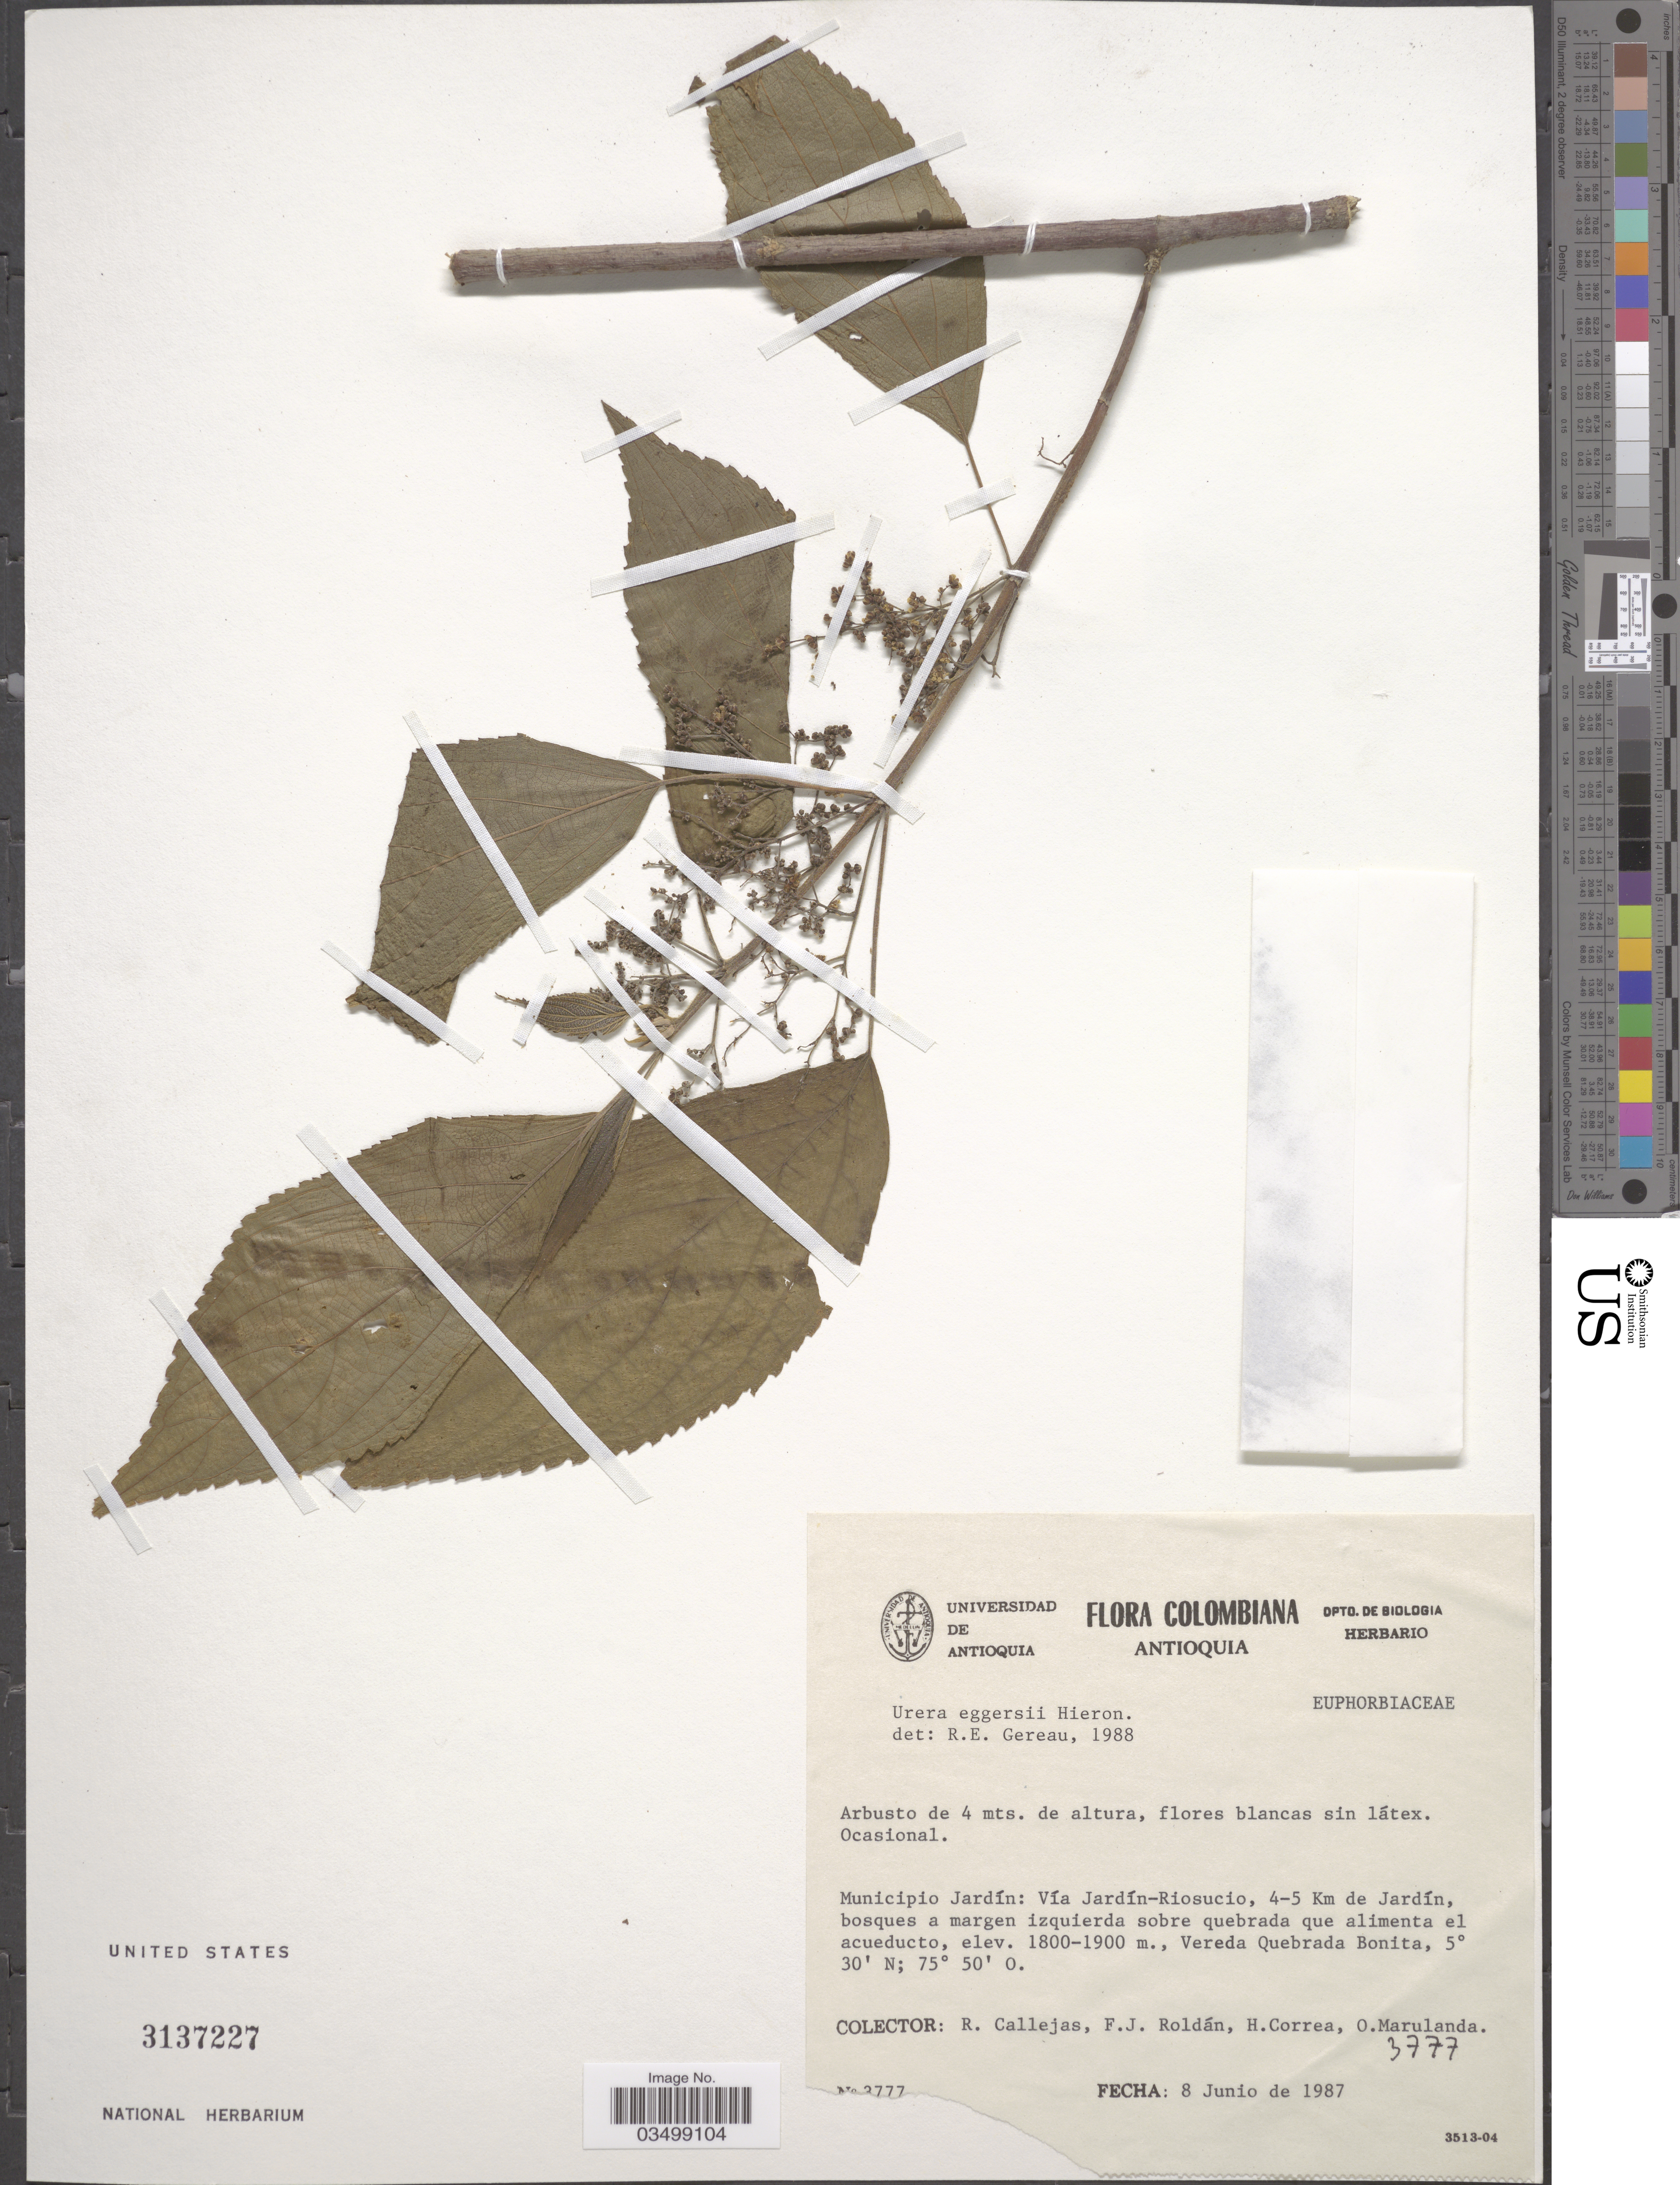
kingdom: Plantae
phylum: Tracheophyta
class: Magnoliopsida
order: Rosales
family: Urticaceae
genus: Urera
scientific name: Urera eggersii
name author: Hieron.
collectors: R. Callejas, F. J. Roldán, H. Correa & O. Marulanda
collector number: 3777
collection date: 1987-06-08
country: Colombia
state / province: Antioquia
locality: Municipio Jardín: Vía Jardín-Riosucio, 4-5 Km de Jardín, bosques a margen izquierda sobre quebrada que alimenta el acueducto, Vereda Quebrada Bonita.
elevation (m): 1800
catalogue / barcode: US 3137227